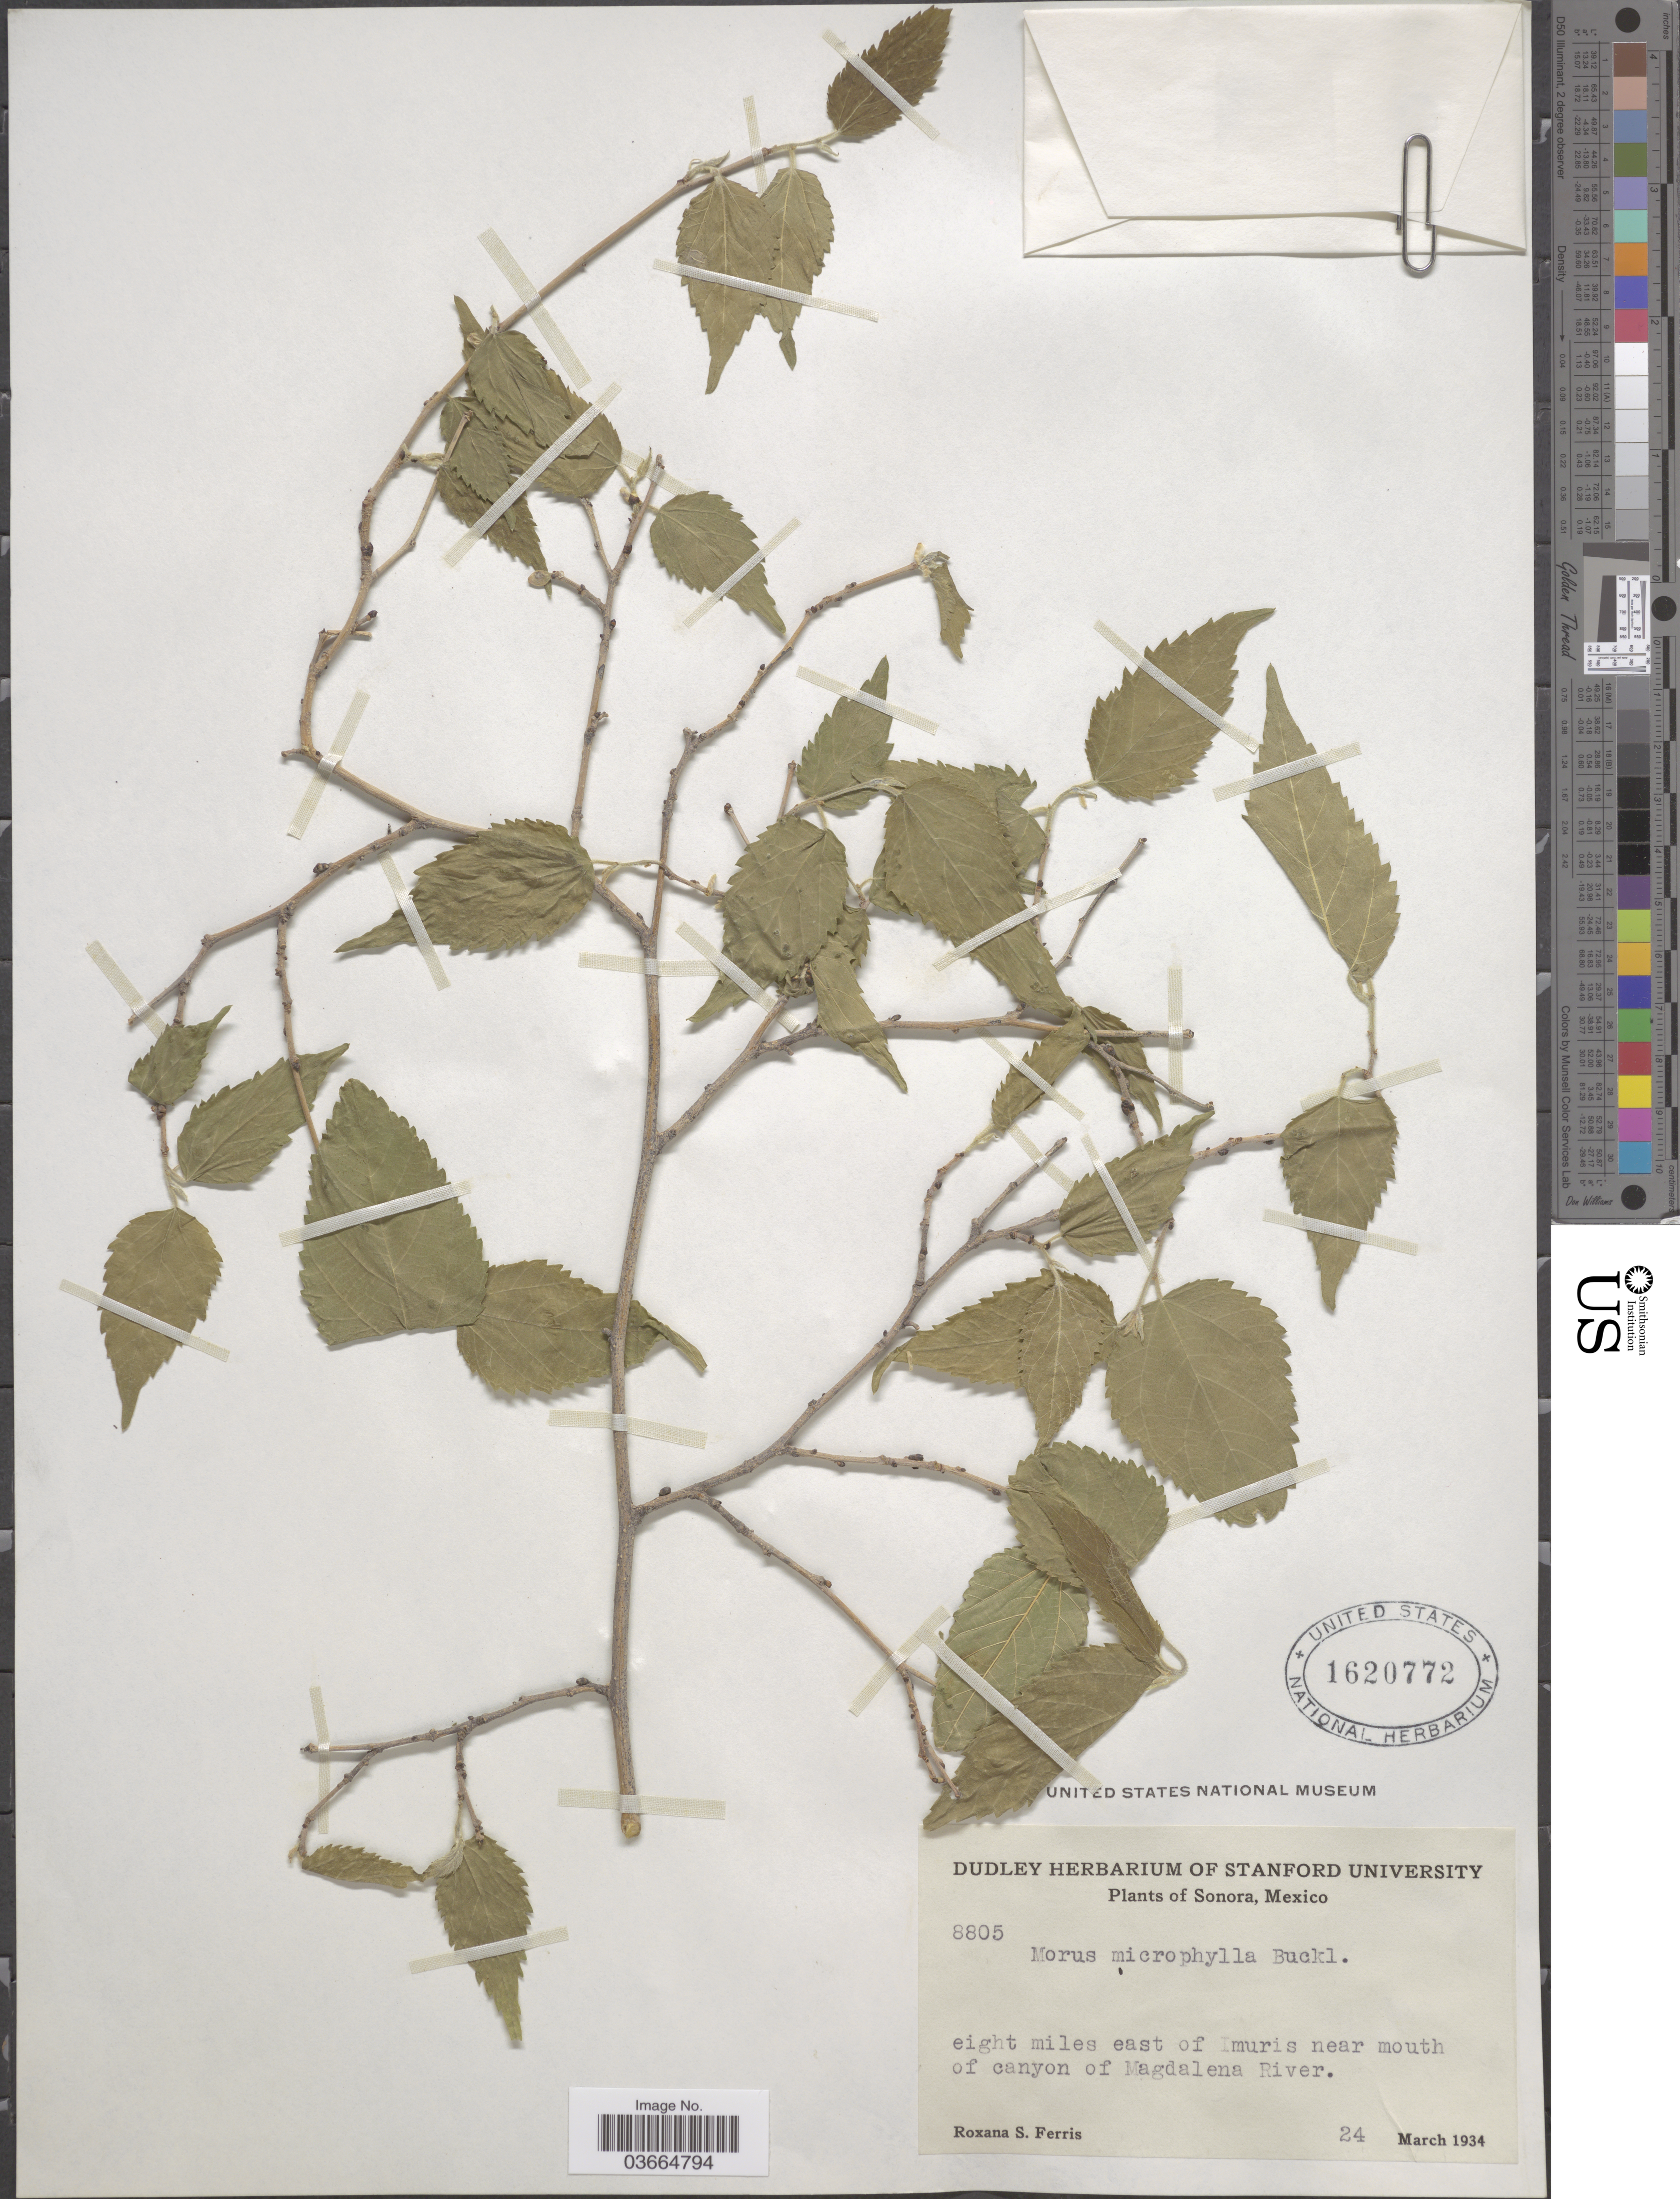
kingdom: Plantae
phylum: Tracheophyta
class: Magnoliopsida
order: Rosales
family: Moraceae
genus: Morus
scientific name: Morus microphylla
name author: Buckley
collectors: R. S. Ferris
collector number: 8805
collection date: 1934-03-24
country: Mexico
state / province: Sonora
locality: Eight miles east of Imuris near mouth of canyon of Magdalena River.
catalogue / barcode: US 1620772